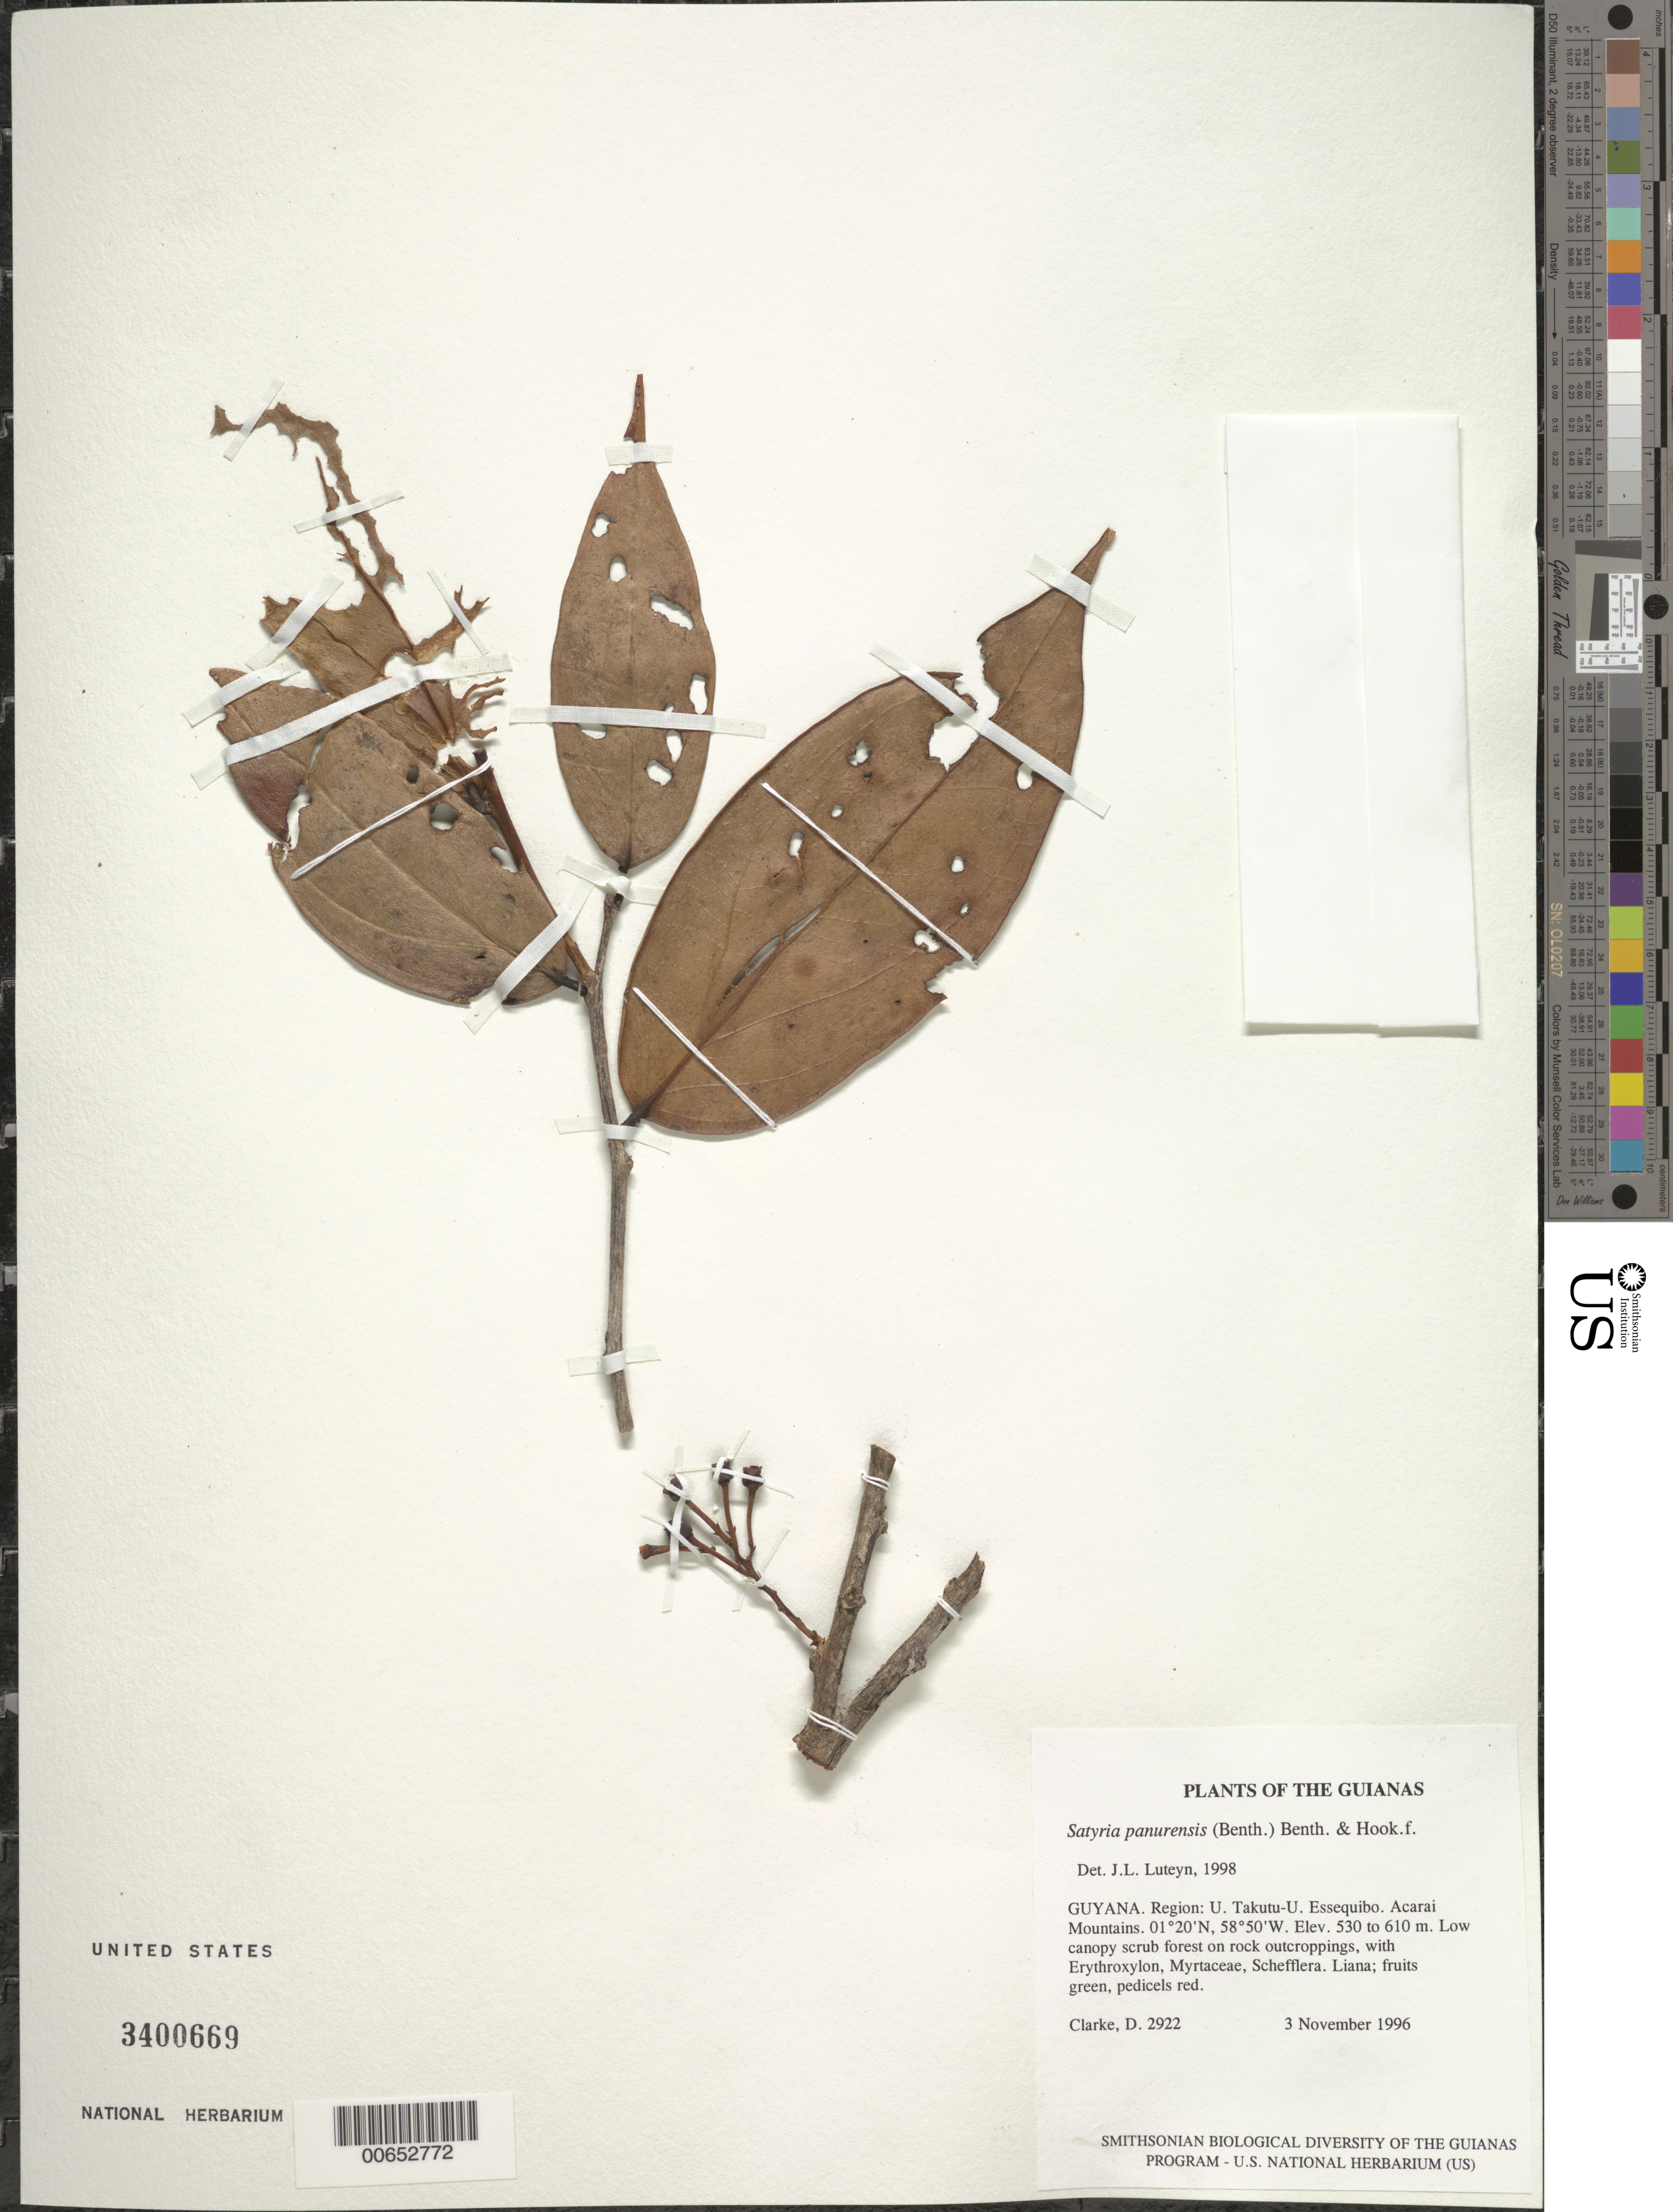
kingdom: Plantae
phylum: Tracheophyta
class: Magnoliopsida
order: Ericales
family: Ericaceae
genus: Satyria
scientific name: Satyria panurensis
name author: (Benth. ex Meisn.) Benth. & Hook. f. ex Nied.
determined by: Luteyn, J. L.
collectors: H. D. Clarke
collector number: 2922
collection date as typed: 3 November 1996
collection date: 1996-11-03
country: Guyana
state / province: U. Takutu-U. Essequibo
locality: Acarai Mountains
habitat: Low canopy scrub forest on rock outcroppings, with Erythroxylum, Myrtaceae, Schefflera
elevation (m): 530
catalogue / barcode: US 3400669